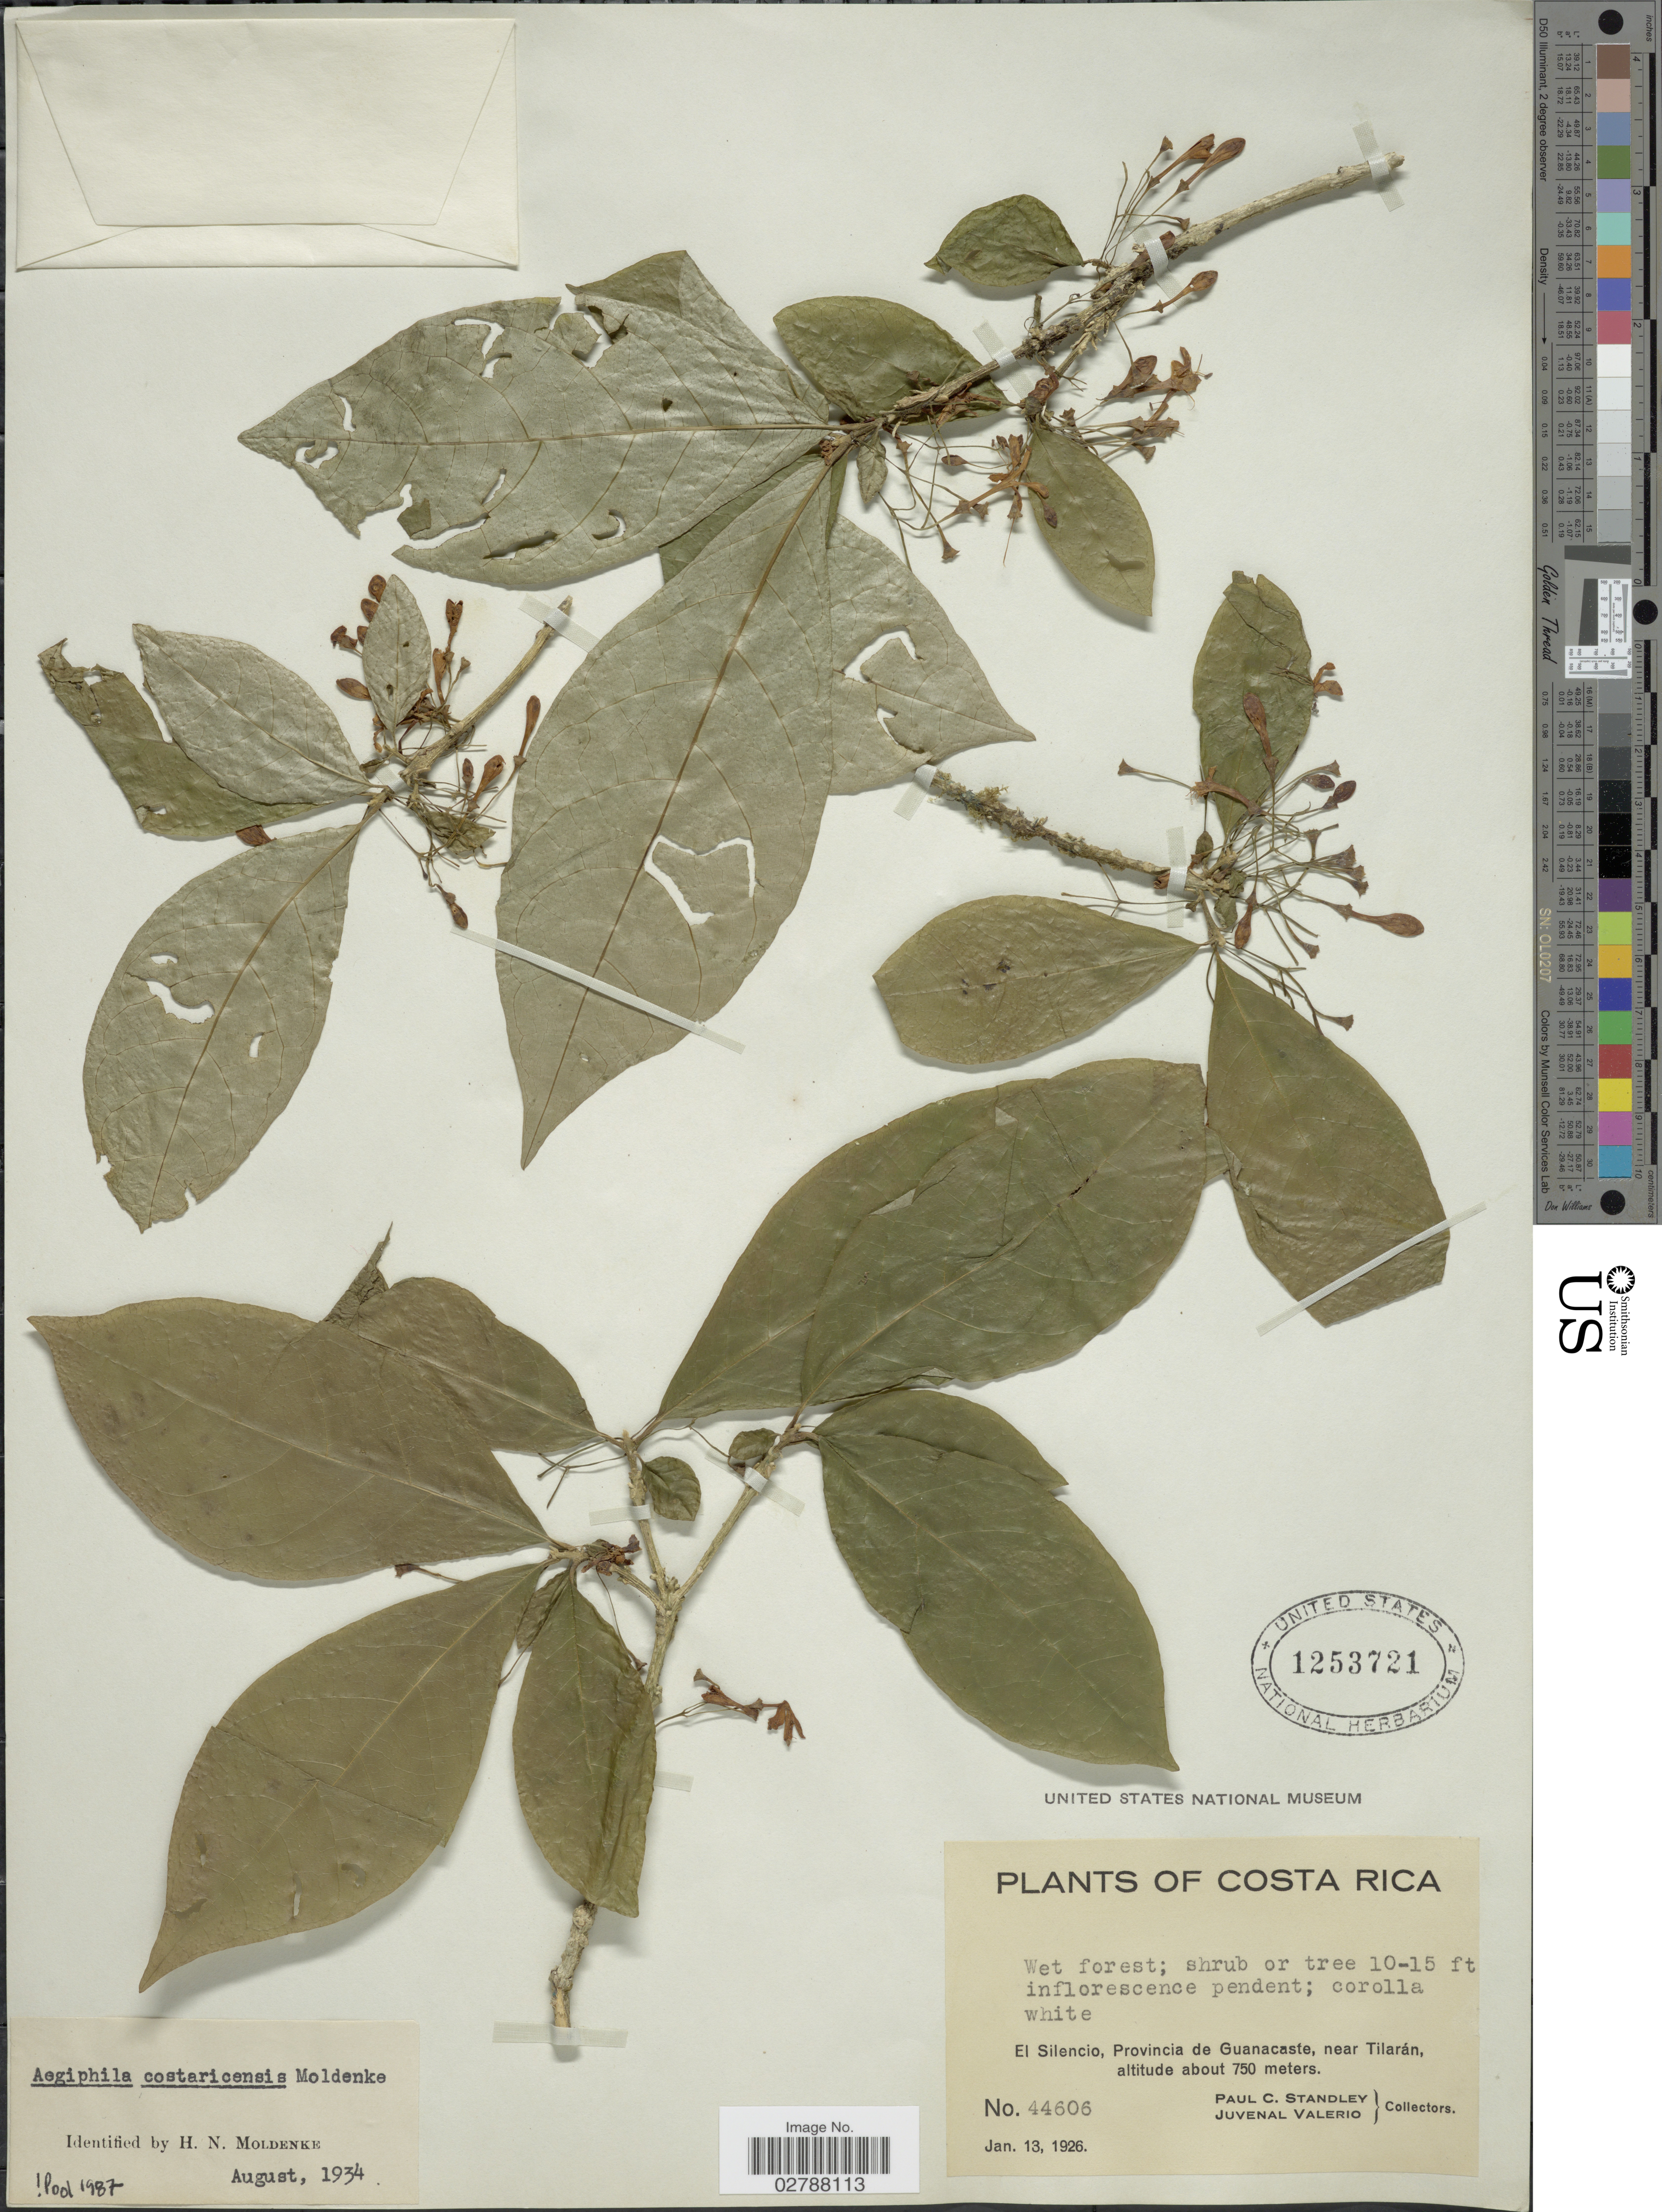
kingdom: Plantae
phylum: Tracheophyta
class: Magnoliopsida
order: Lamiales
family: Lamiaceae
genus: Aegiphila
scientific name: Aegiphila costaricensis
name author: Moldenke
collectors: P. C. Standley & J. Valerio R.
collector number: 44606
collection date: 1926-01-13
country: Costa Rica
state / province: Guanacaste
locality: El Silencio, Provincia de Guanacaste, near Tilarán.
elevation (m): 750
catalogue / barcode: US 1253721